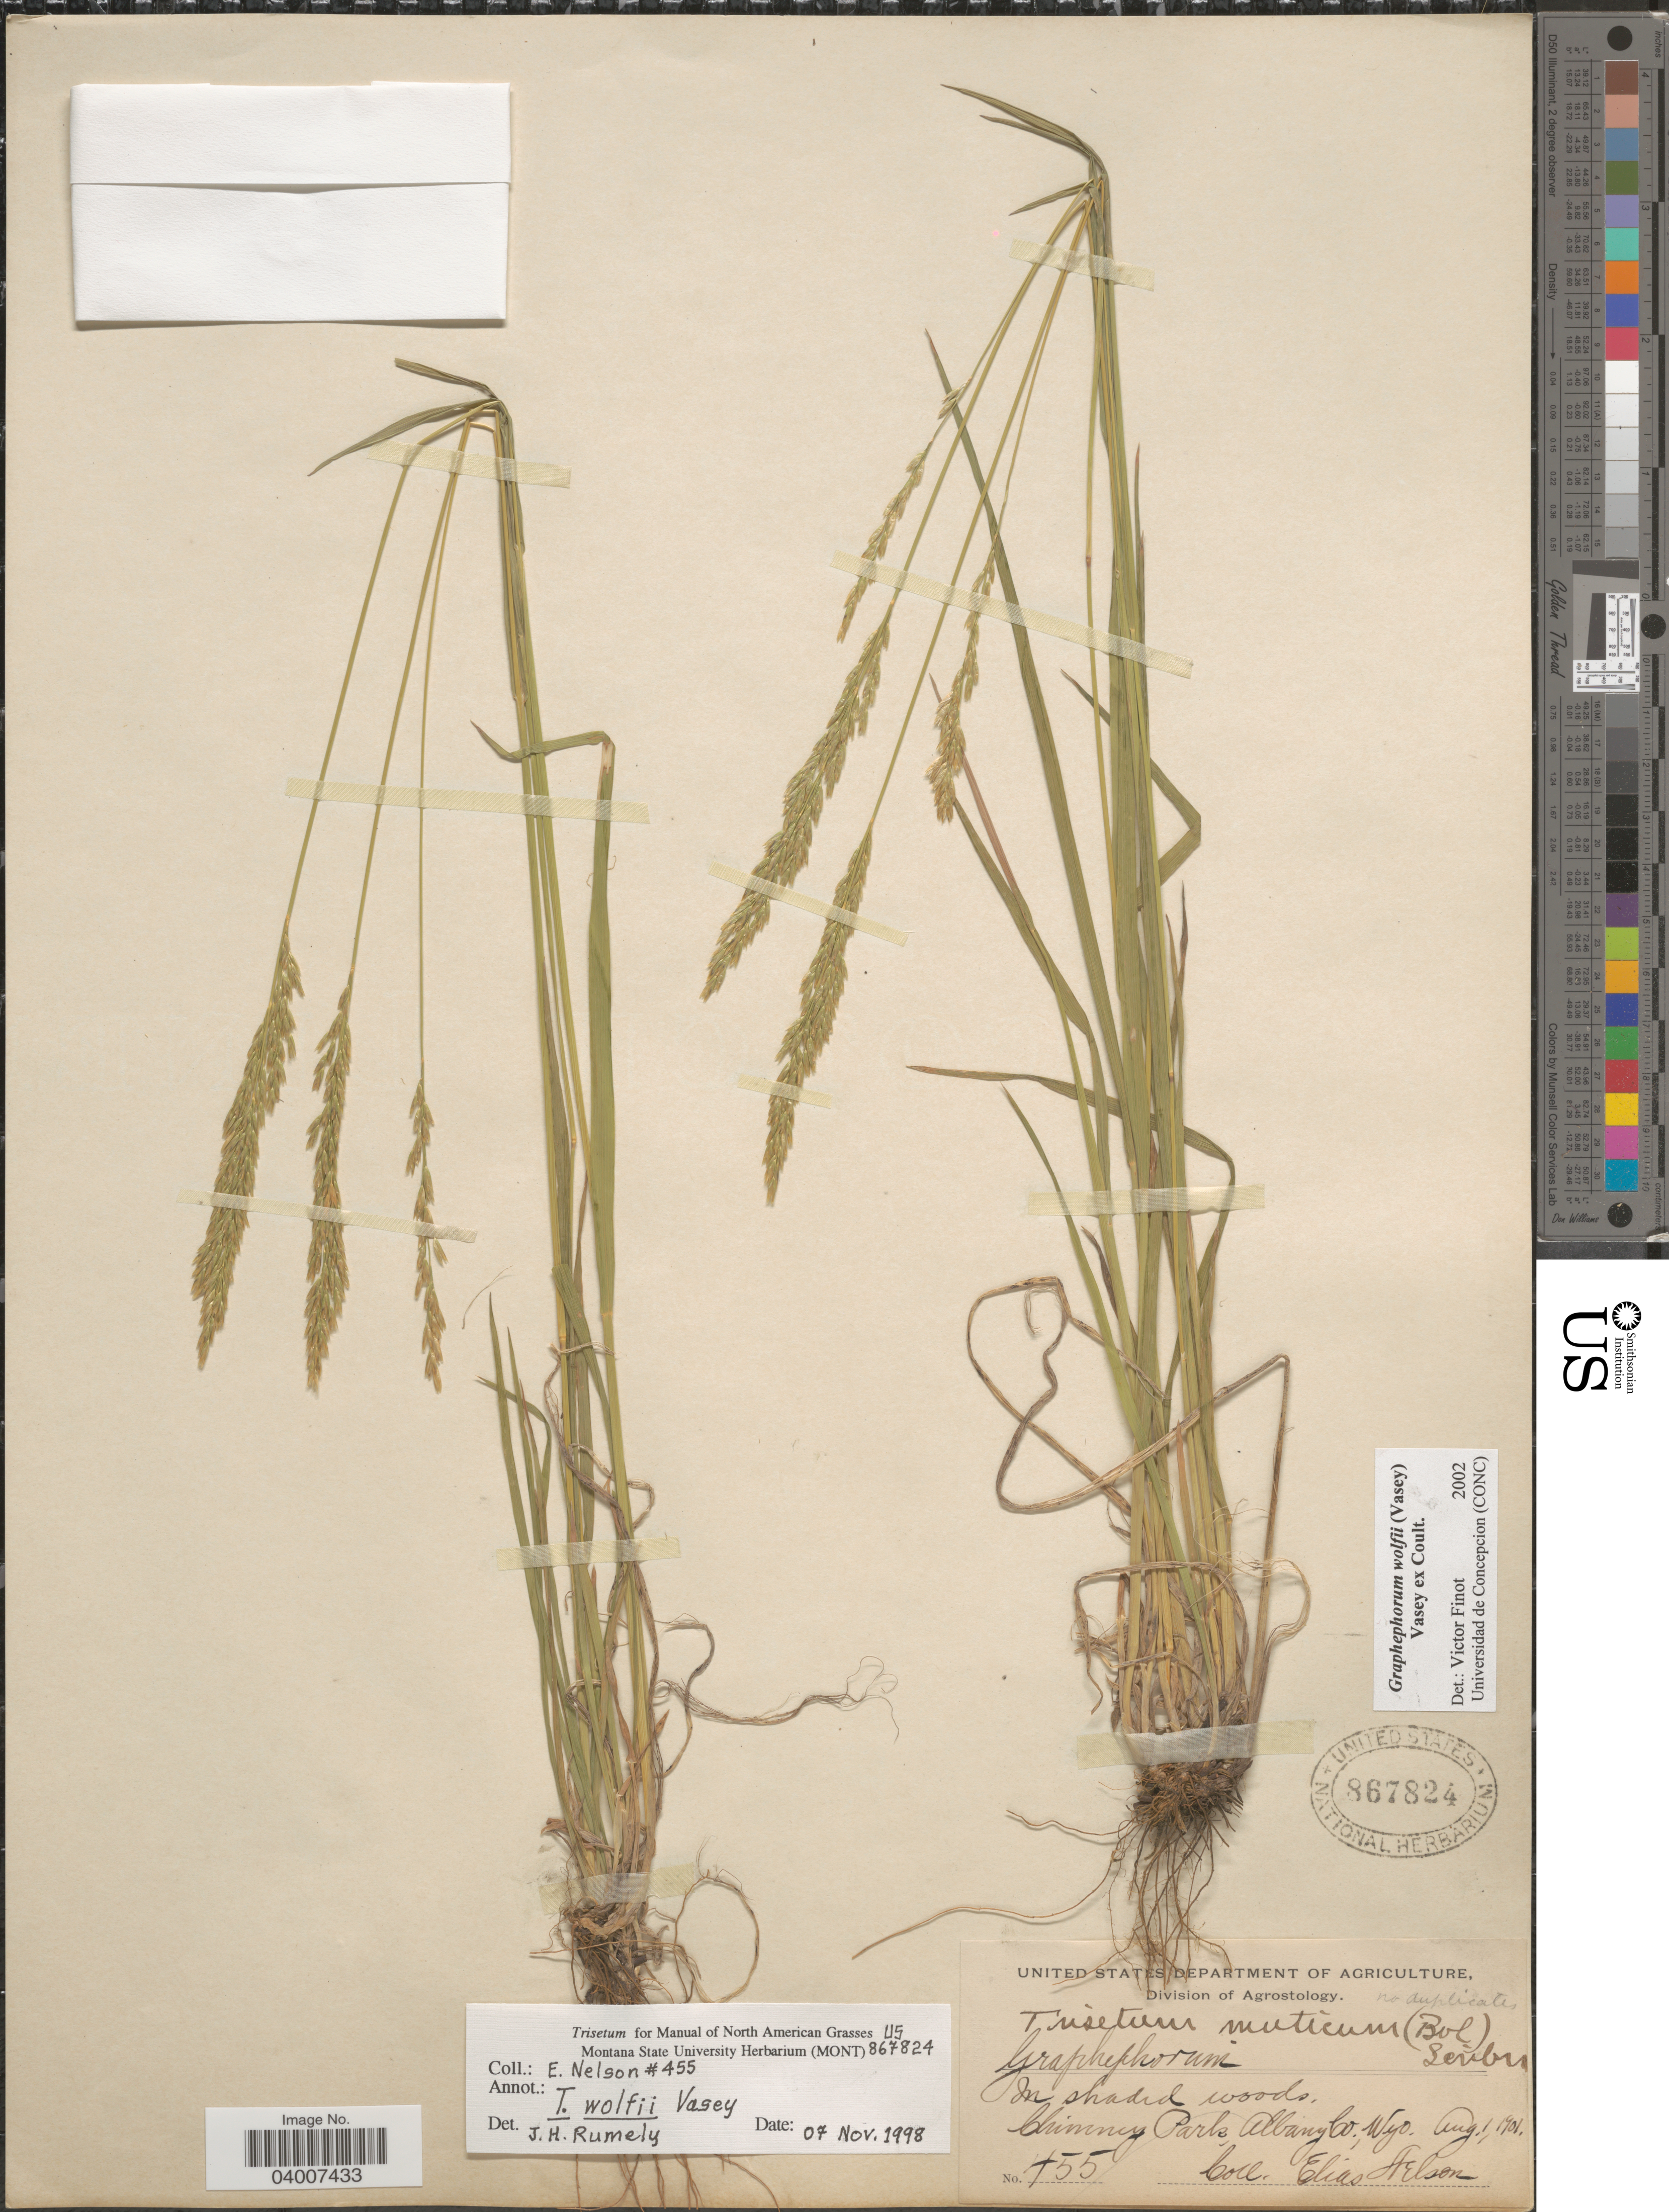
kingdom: Plantae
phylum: Tracheophyta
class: Liliopsida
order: Poales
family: Poaceae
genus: Graphephorum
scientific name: Graphephorum wolfii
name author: (E. Fourn.) Vasey ex Coult.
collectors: E. Nelson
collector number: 455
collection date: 1901-08-01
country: United States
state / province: Wyoming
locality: Chimney Park, Albany Co.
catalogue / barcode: US 867824